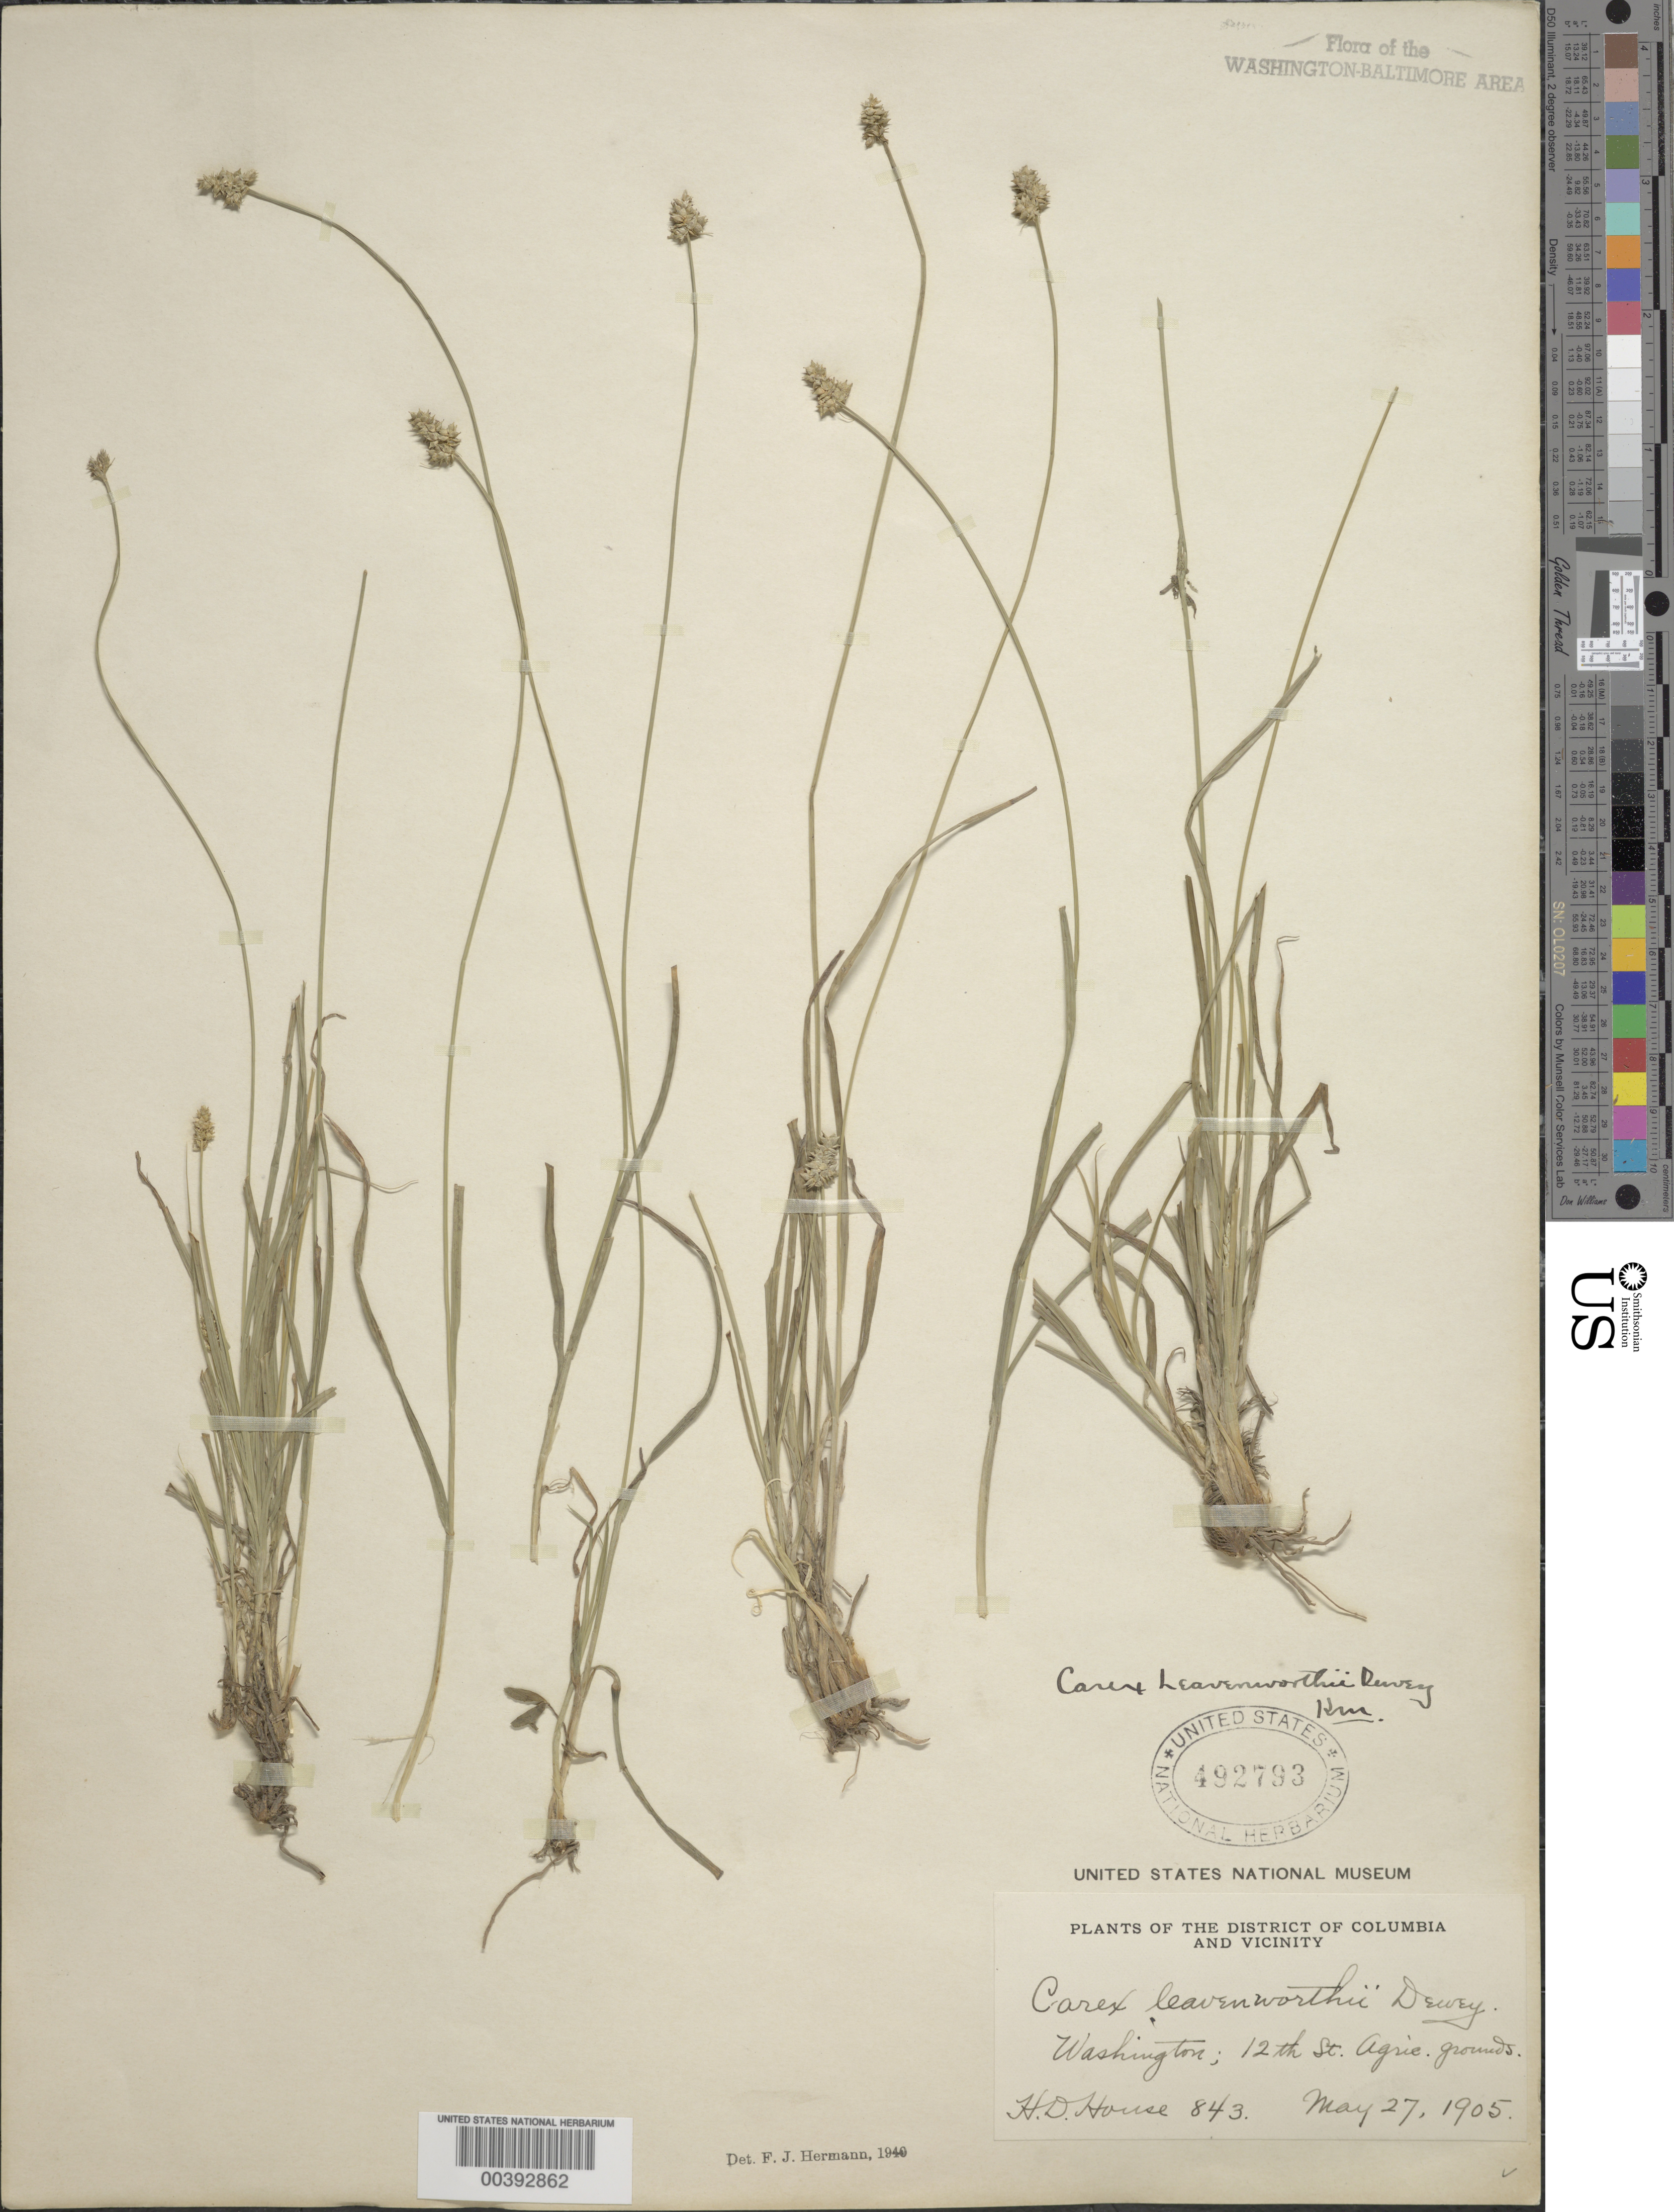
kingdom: Plantae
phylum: Tracheophyta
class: Liliopsida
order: Poales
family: Cyperaceae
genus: Carex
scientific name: Carex leavenworthii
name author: Dewey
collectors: H. D. House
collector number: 843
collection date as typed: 27 May 1905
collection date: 1905-05-27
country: United States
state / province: District of Columbia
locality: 12th St. Agricultural grounds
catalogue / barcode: US 492793